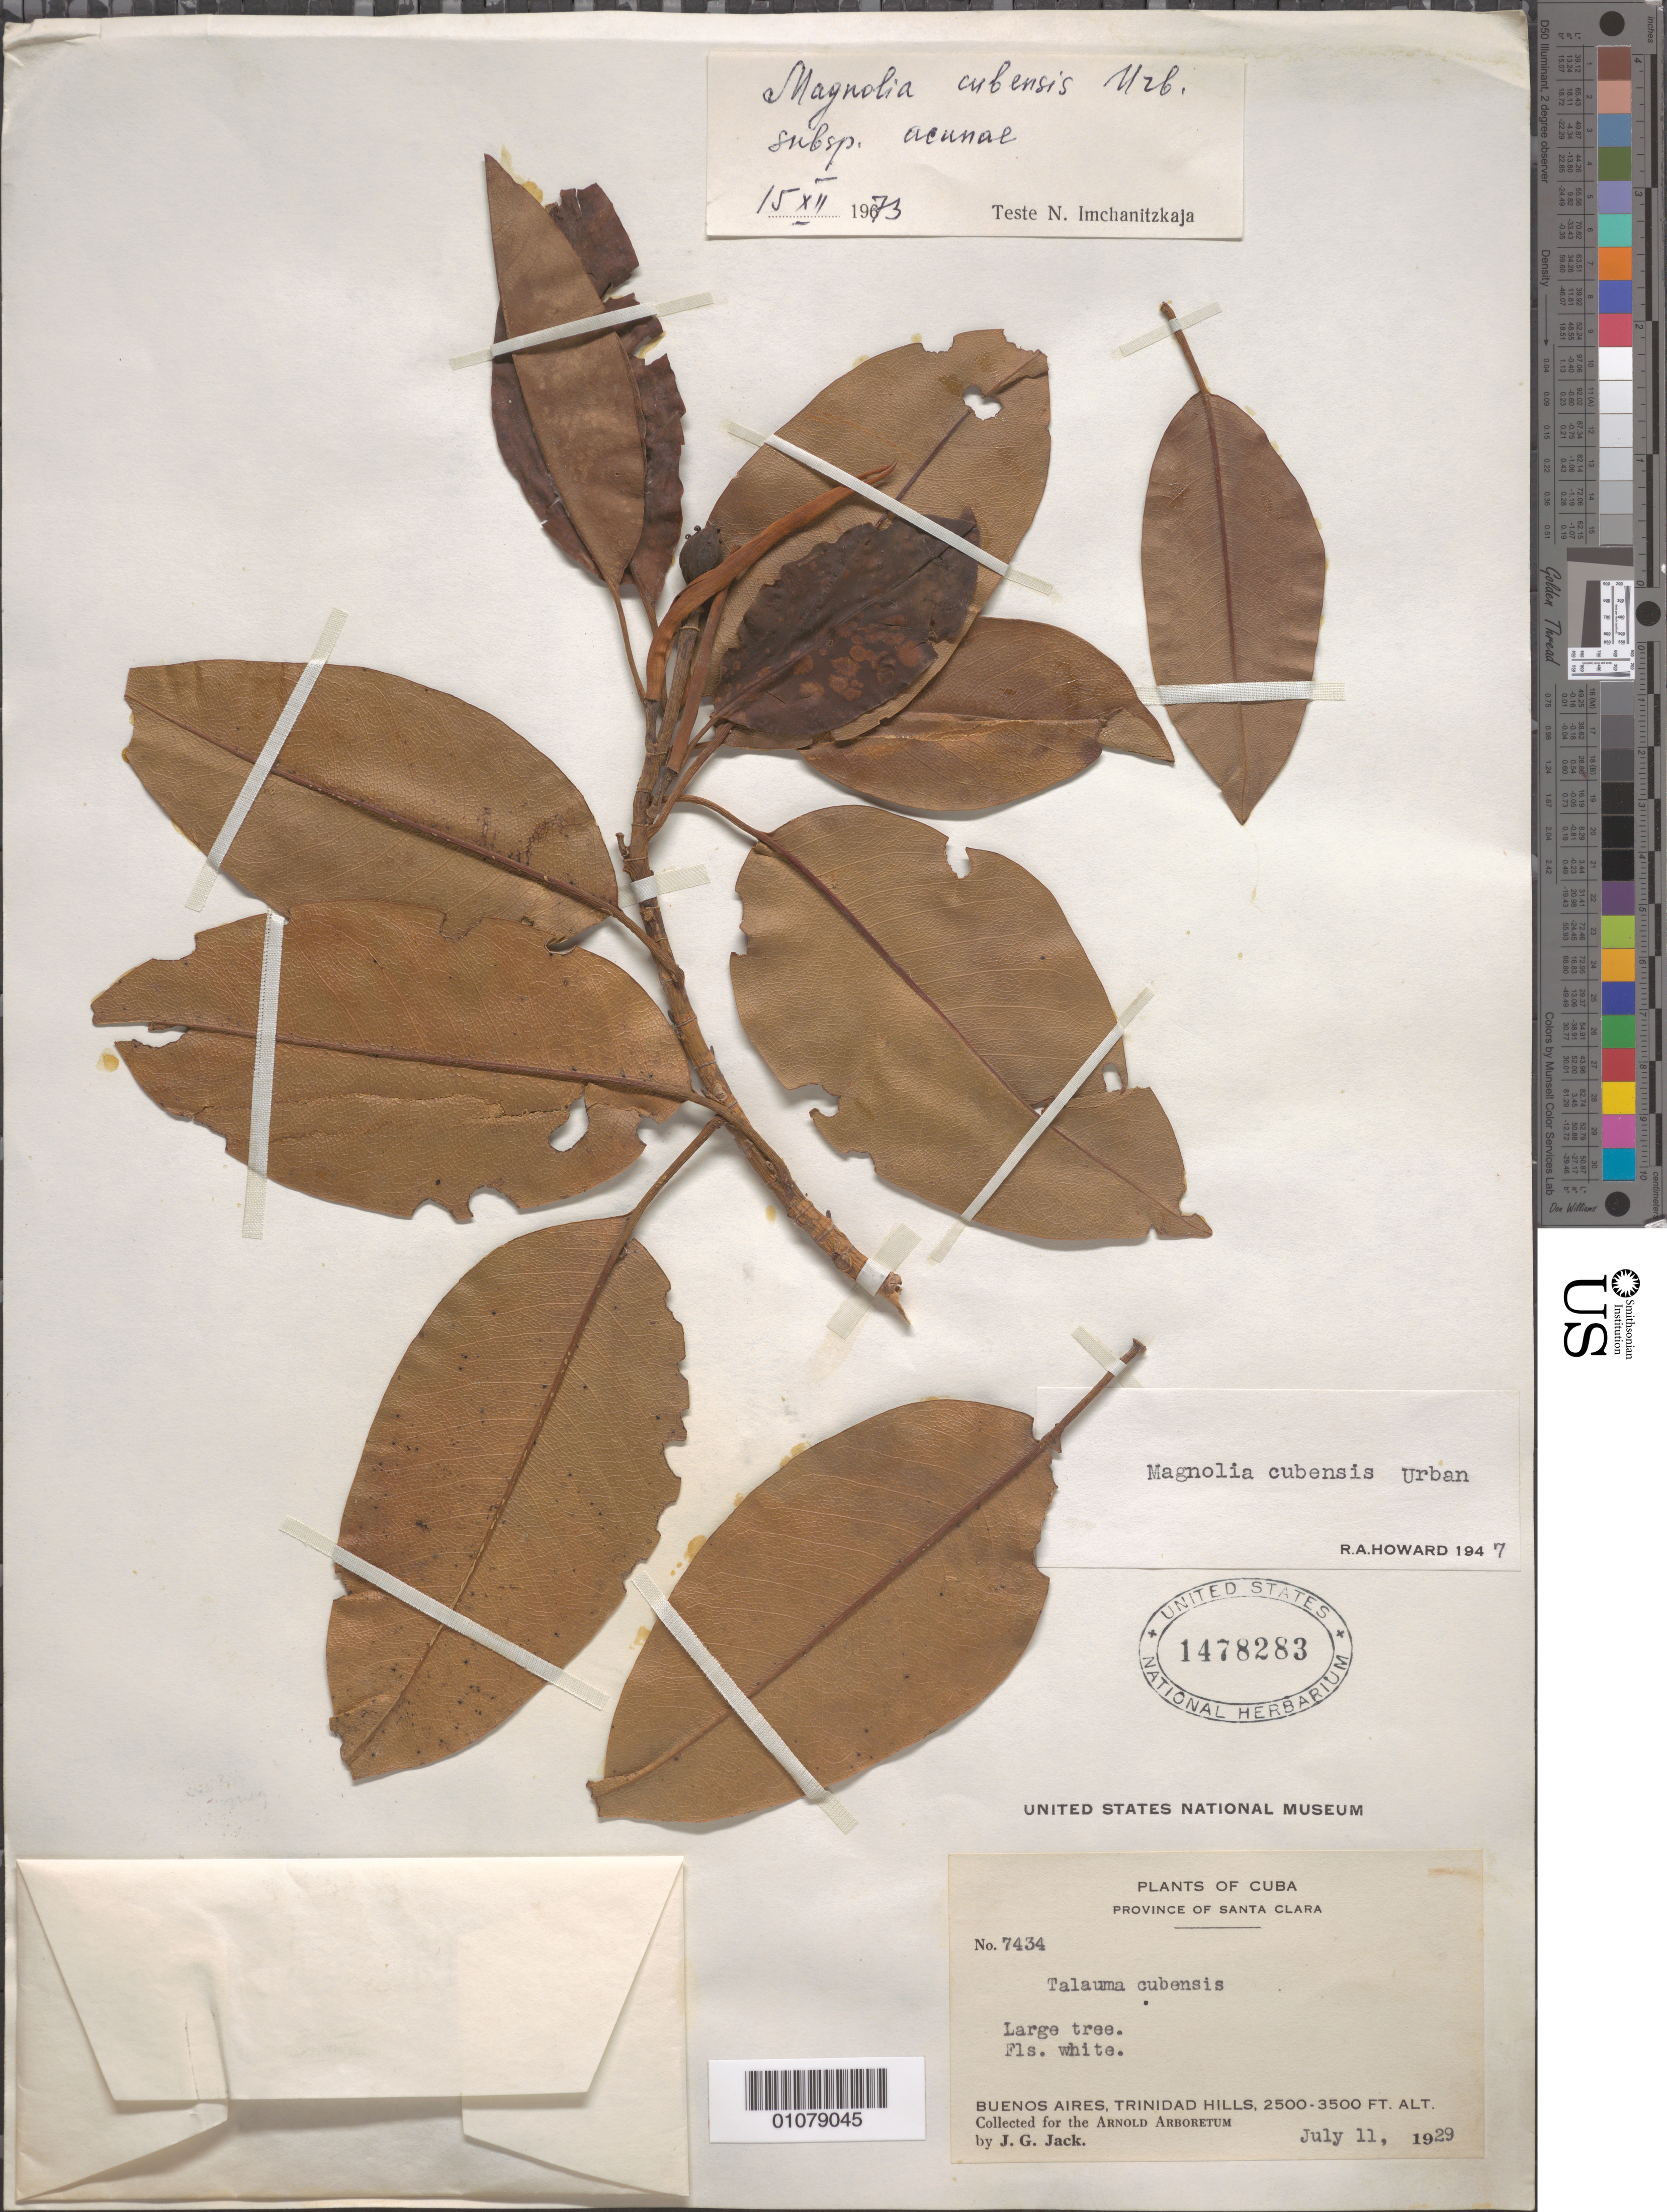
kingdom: Plantae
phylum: Tracheophyta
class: Magnoliopsida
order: Magnoliales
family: Magnoliaceae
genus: Magnolia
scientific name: Magnolia cubensis subsp. acunae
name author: Imkhan.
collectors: J. G. Jack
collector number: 7434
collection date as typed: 11 Jul 1929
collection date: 1929-07-11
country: Cuba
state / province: Villa Clara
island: Cuba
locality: Province of Santa Clara Buenos Aires, Trinid Hills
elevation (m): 762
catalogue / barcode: US 1478283